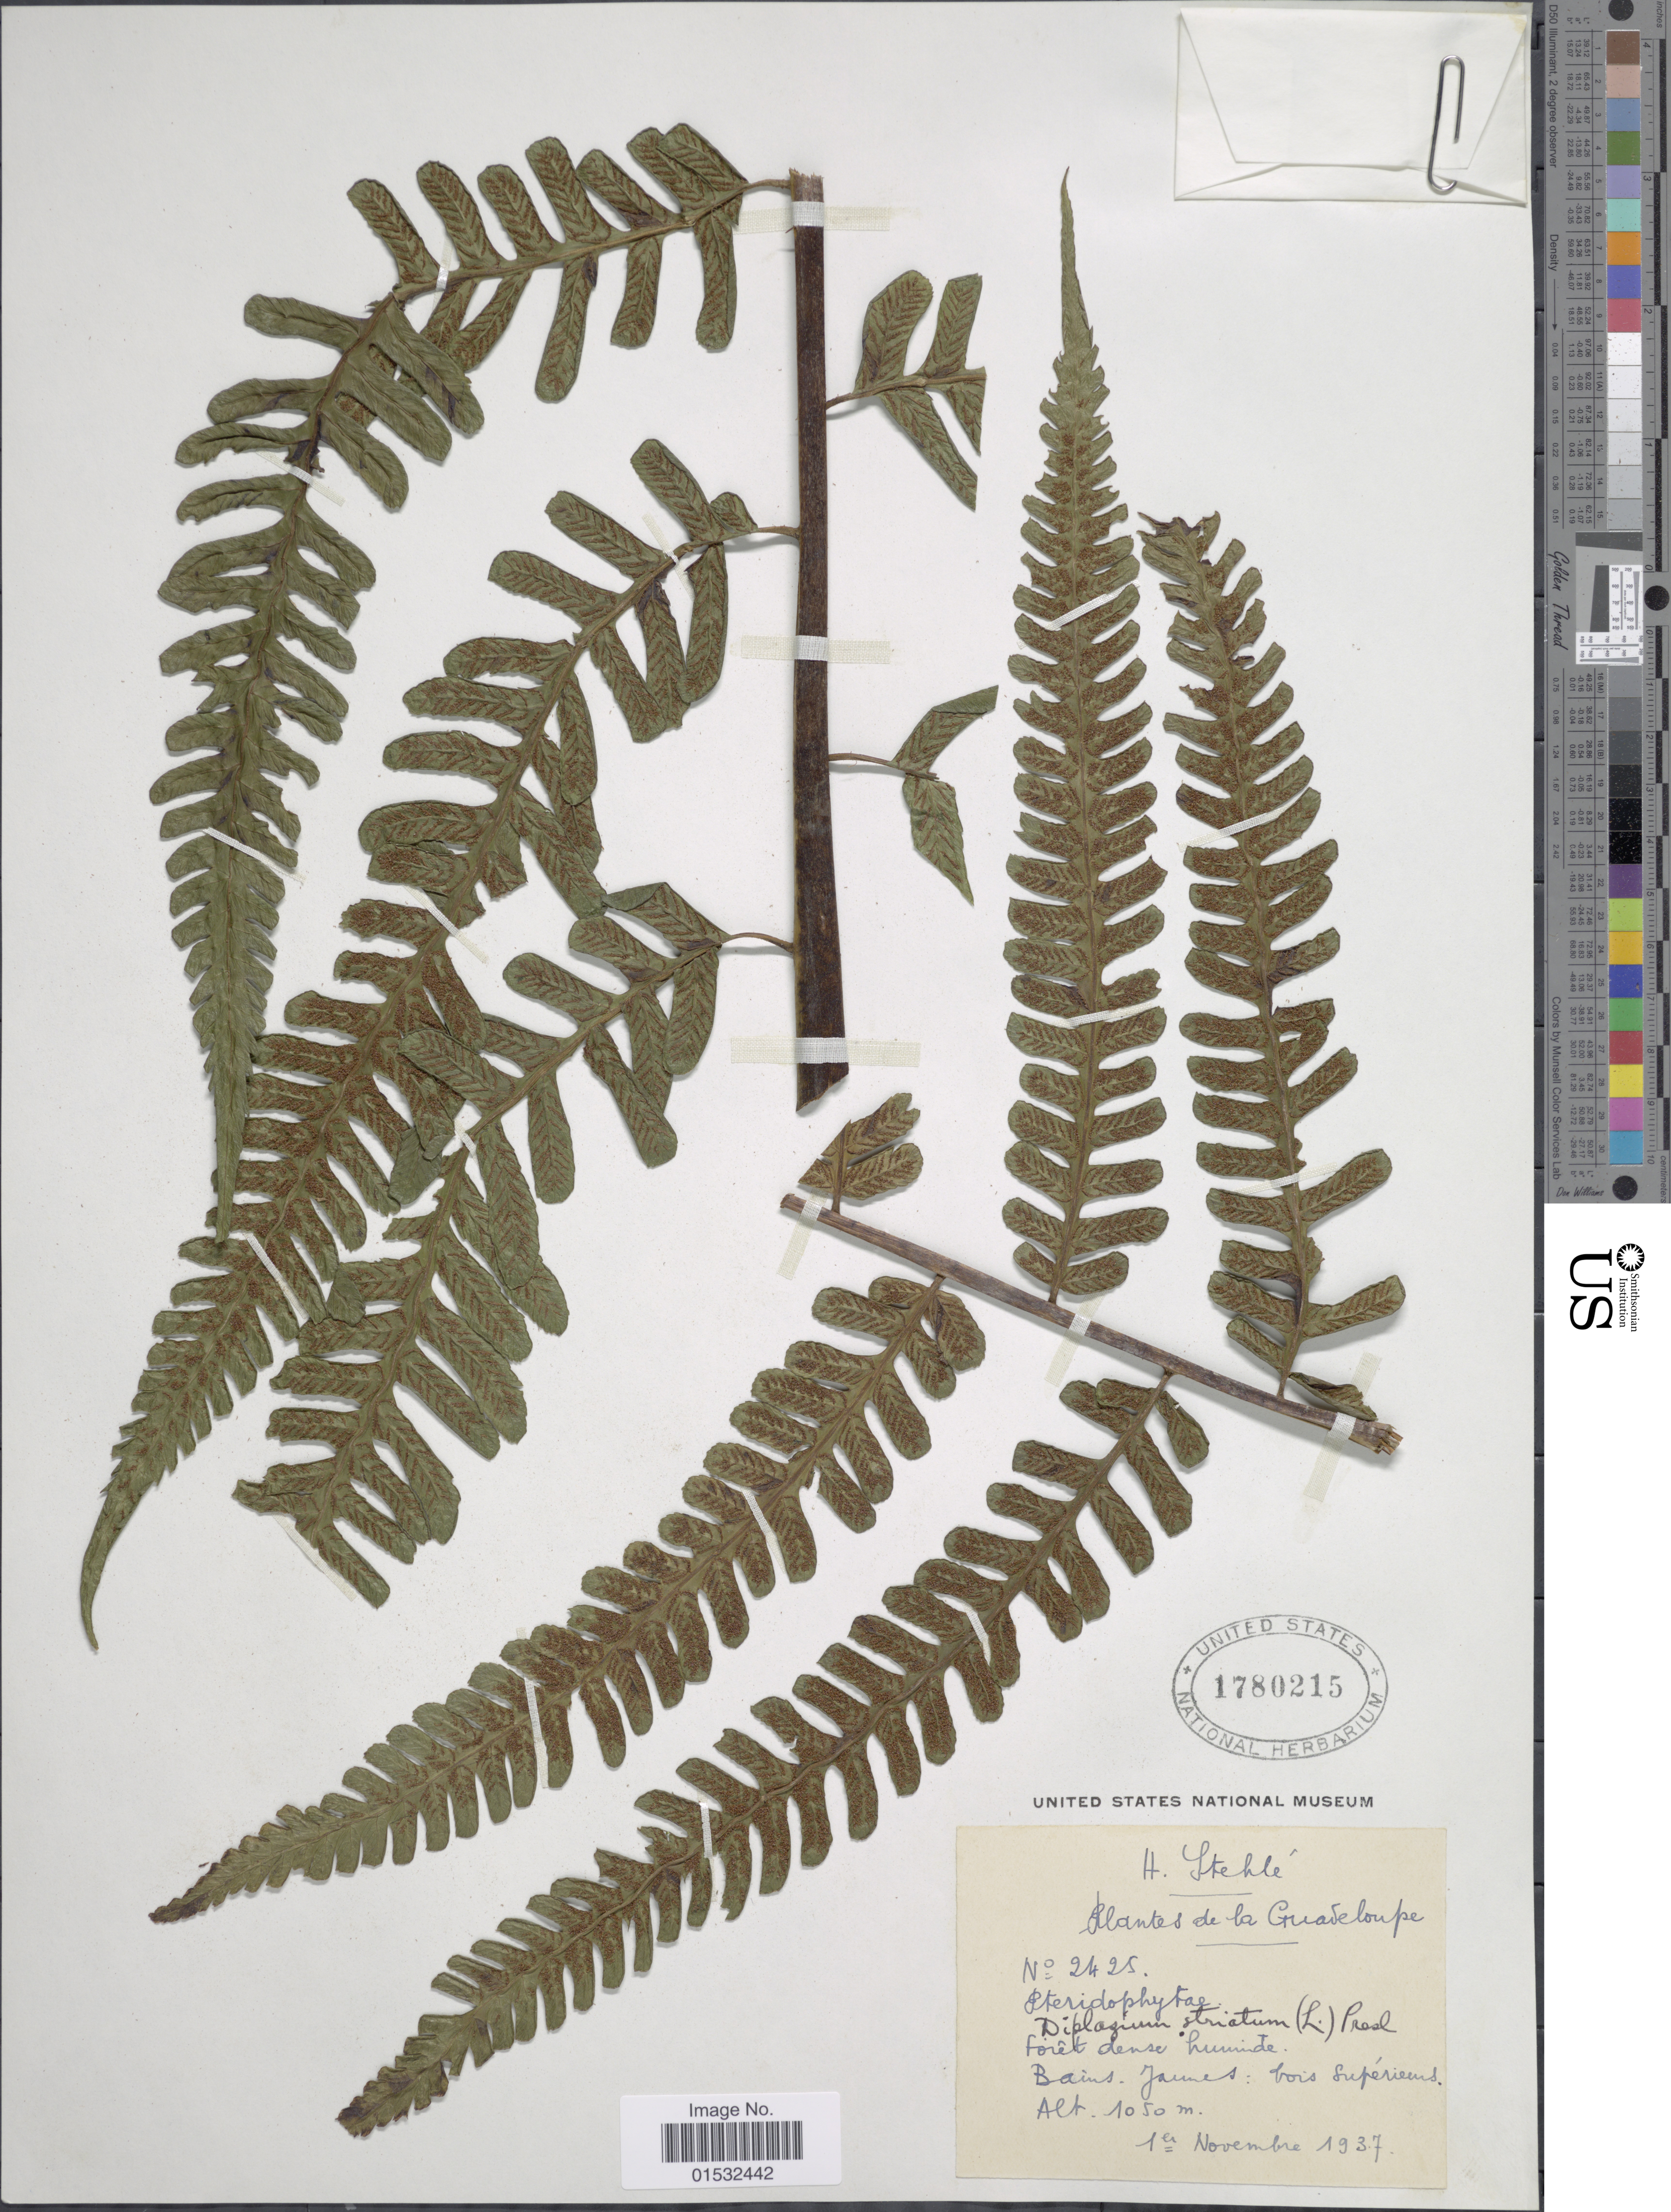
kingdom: Plantae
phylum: Tracheophyta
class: Polypodiopsida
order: Polypodiales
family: Athyriaceae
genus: Diplazium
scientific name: Diplazium striatum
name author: (L.) C. Presl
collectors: H. Stehlé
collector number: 2425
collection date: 1937-11-01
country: Guadeloupe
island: Basse Terre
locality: Bains Jaunes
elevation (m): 1050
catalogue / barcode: US 1780215